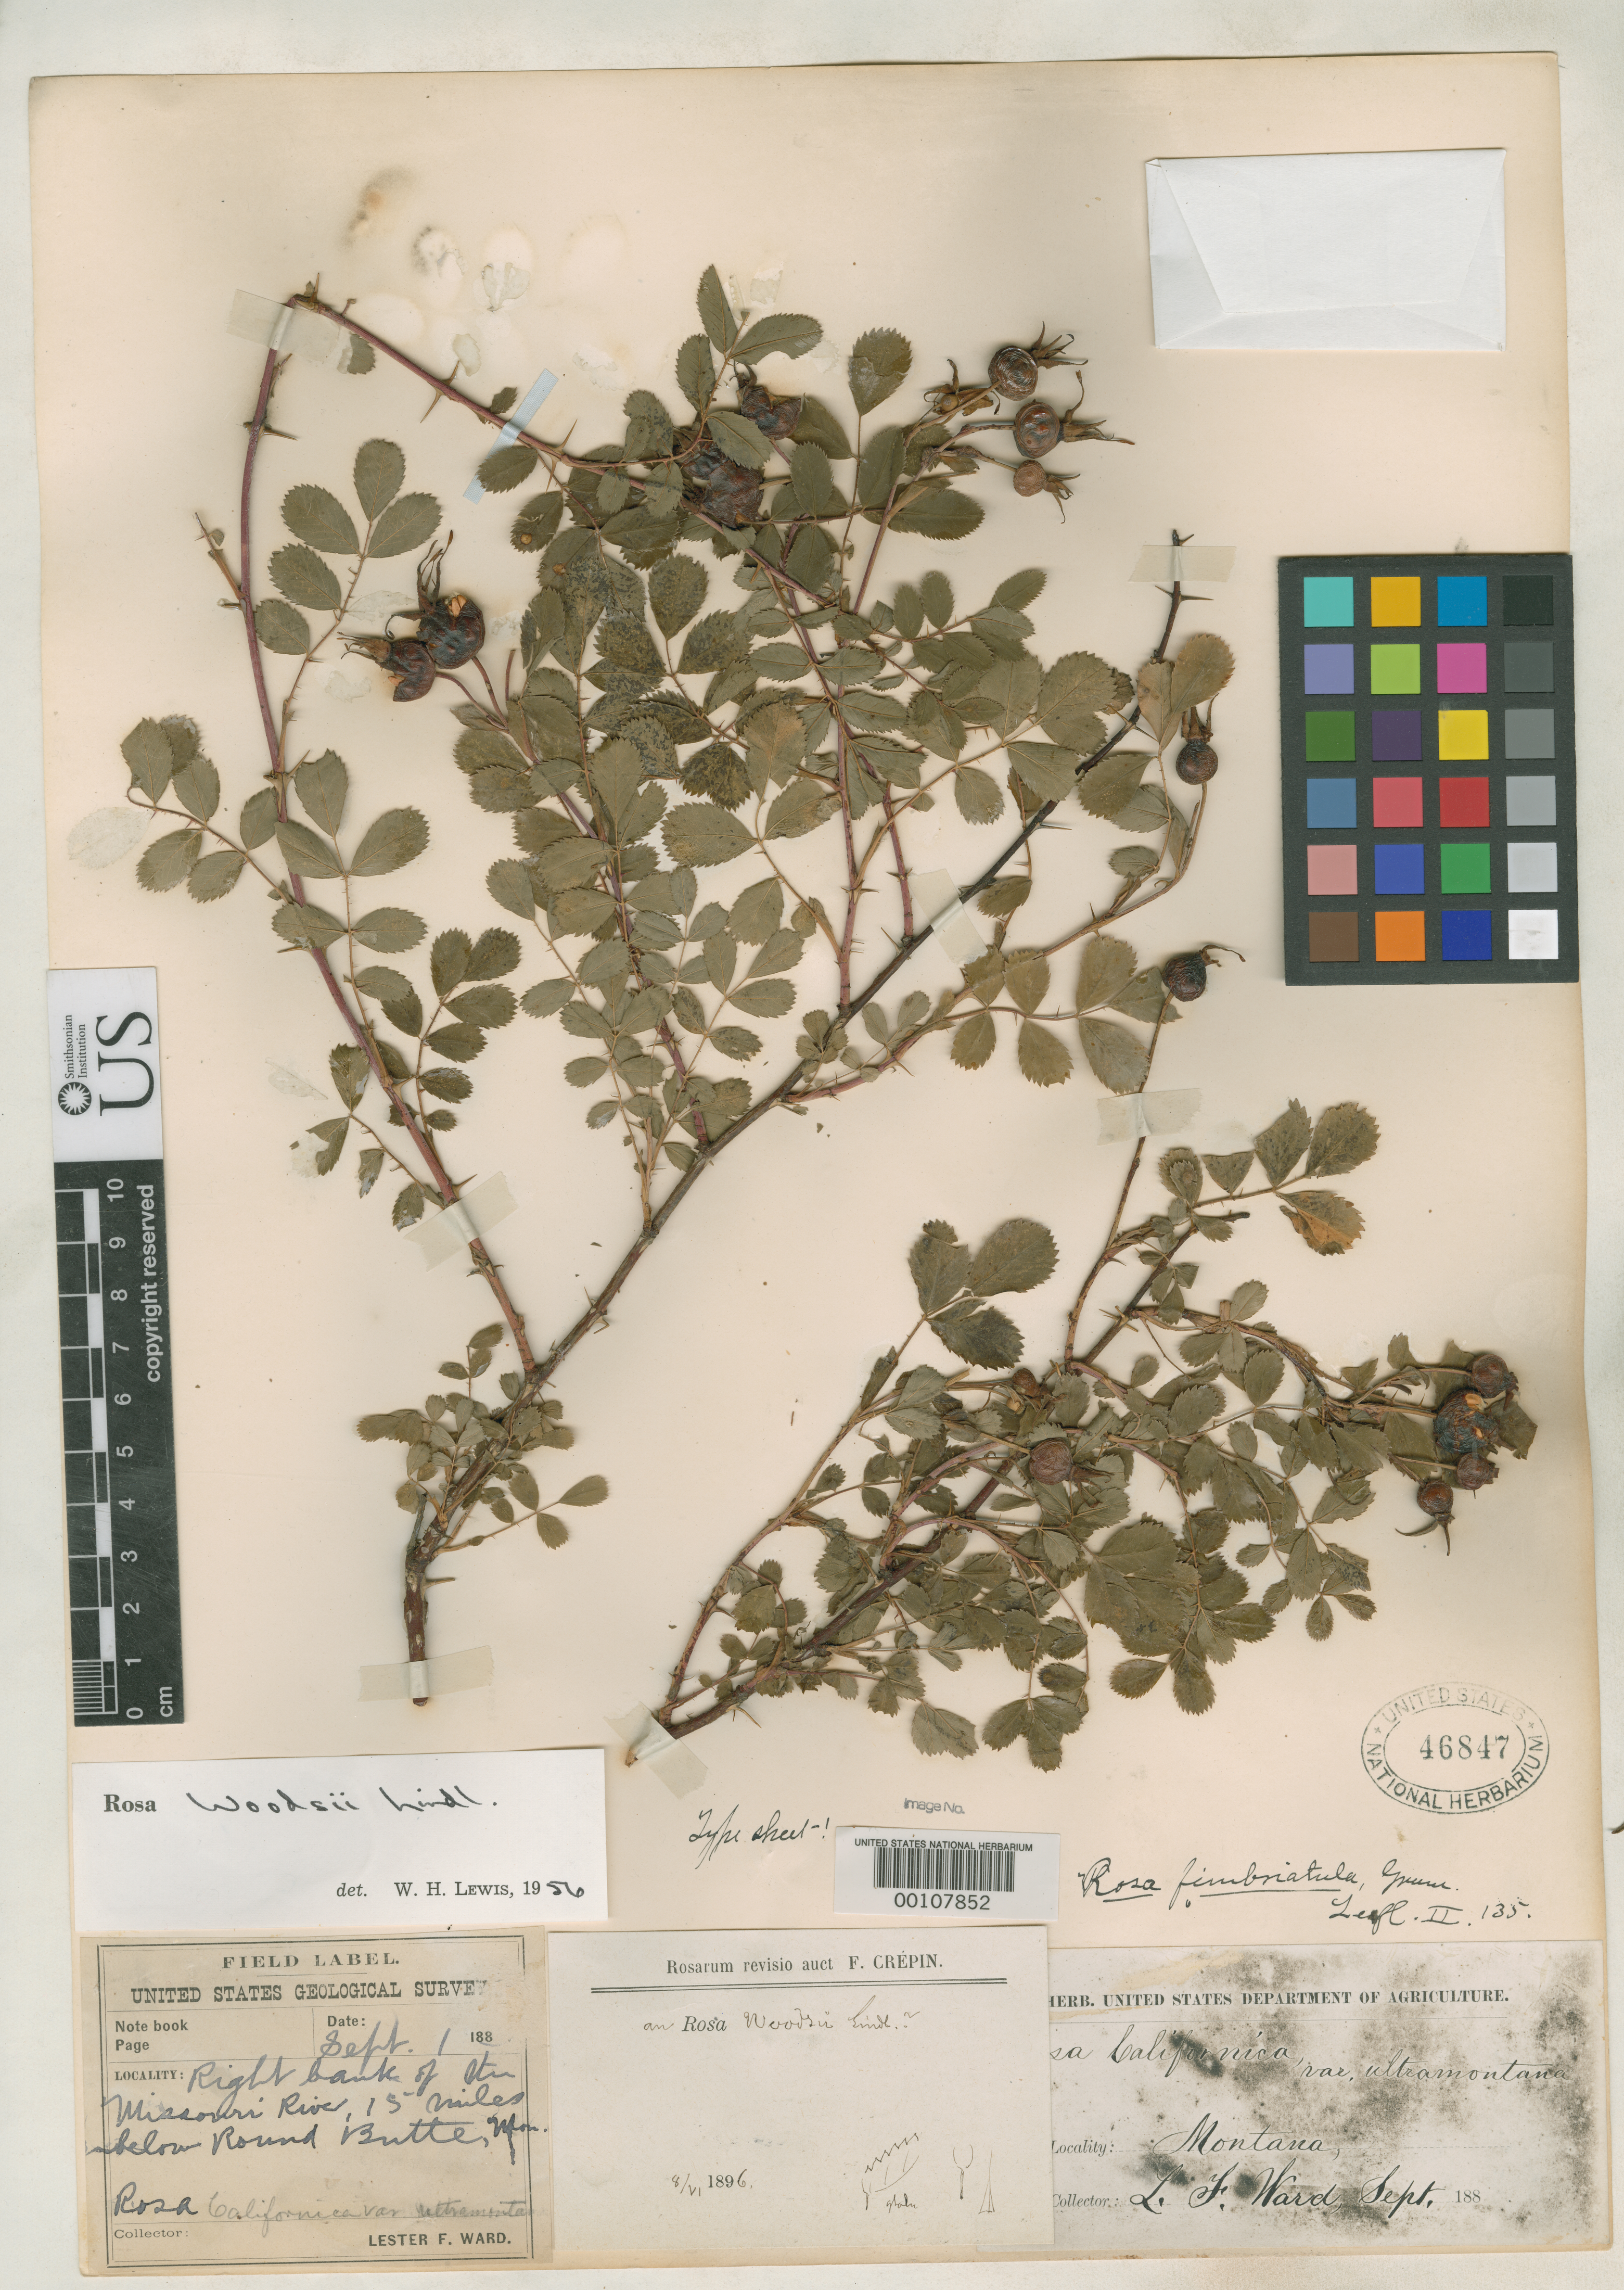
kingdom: Plantae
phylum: Tracheophyta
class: Magnoliopsida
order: Rosales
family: Rosaceae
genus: Rosa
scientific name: Rosa fimbriatula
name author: Greene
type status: Holotype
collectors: L. F. Ward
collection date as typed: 01 Sep 188-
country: United States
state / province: Montana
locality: Below Round Butte on Missouri.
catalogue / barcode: US 46847